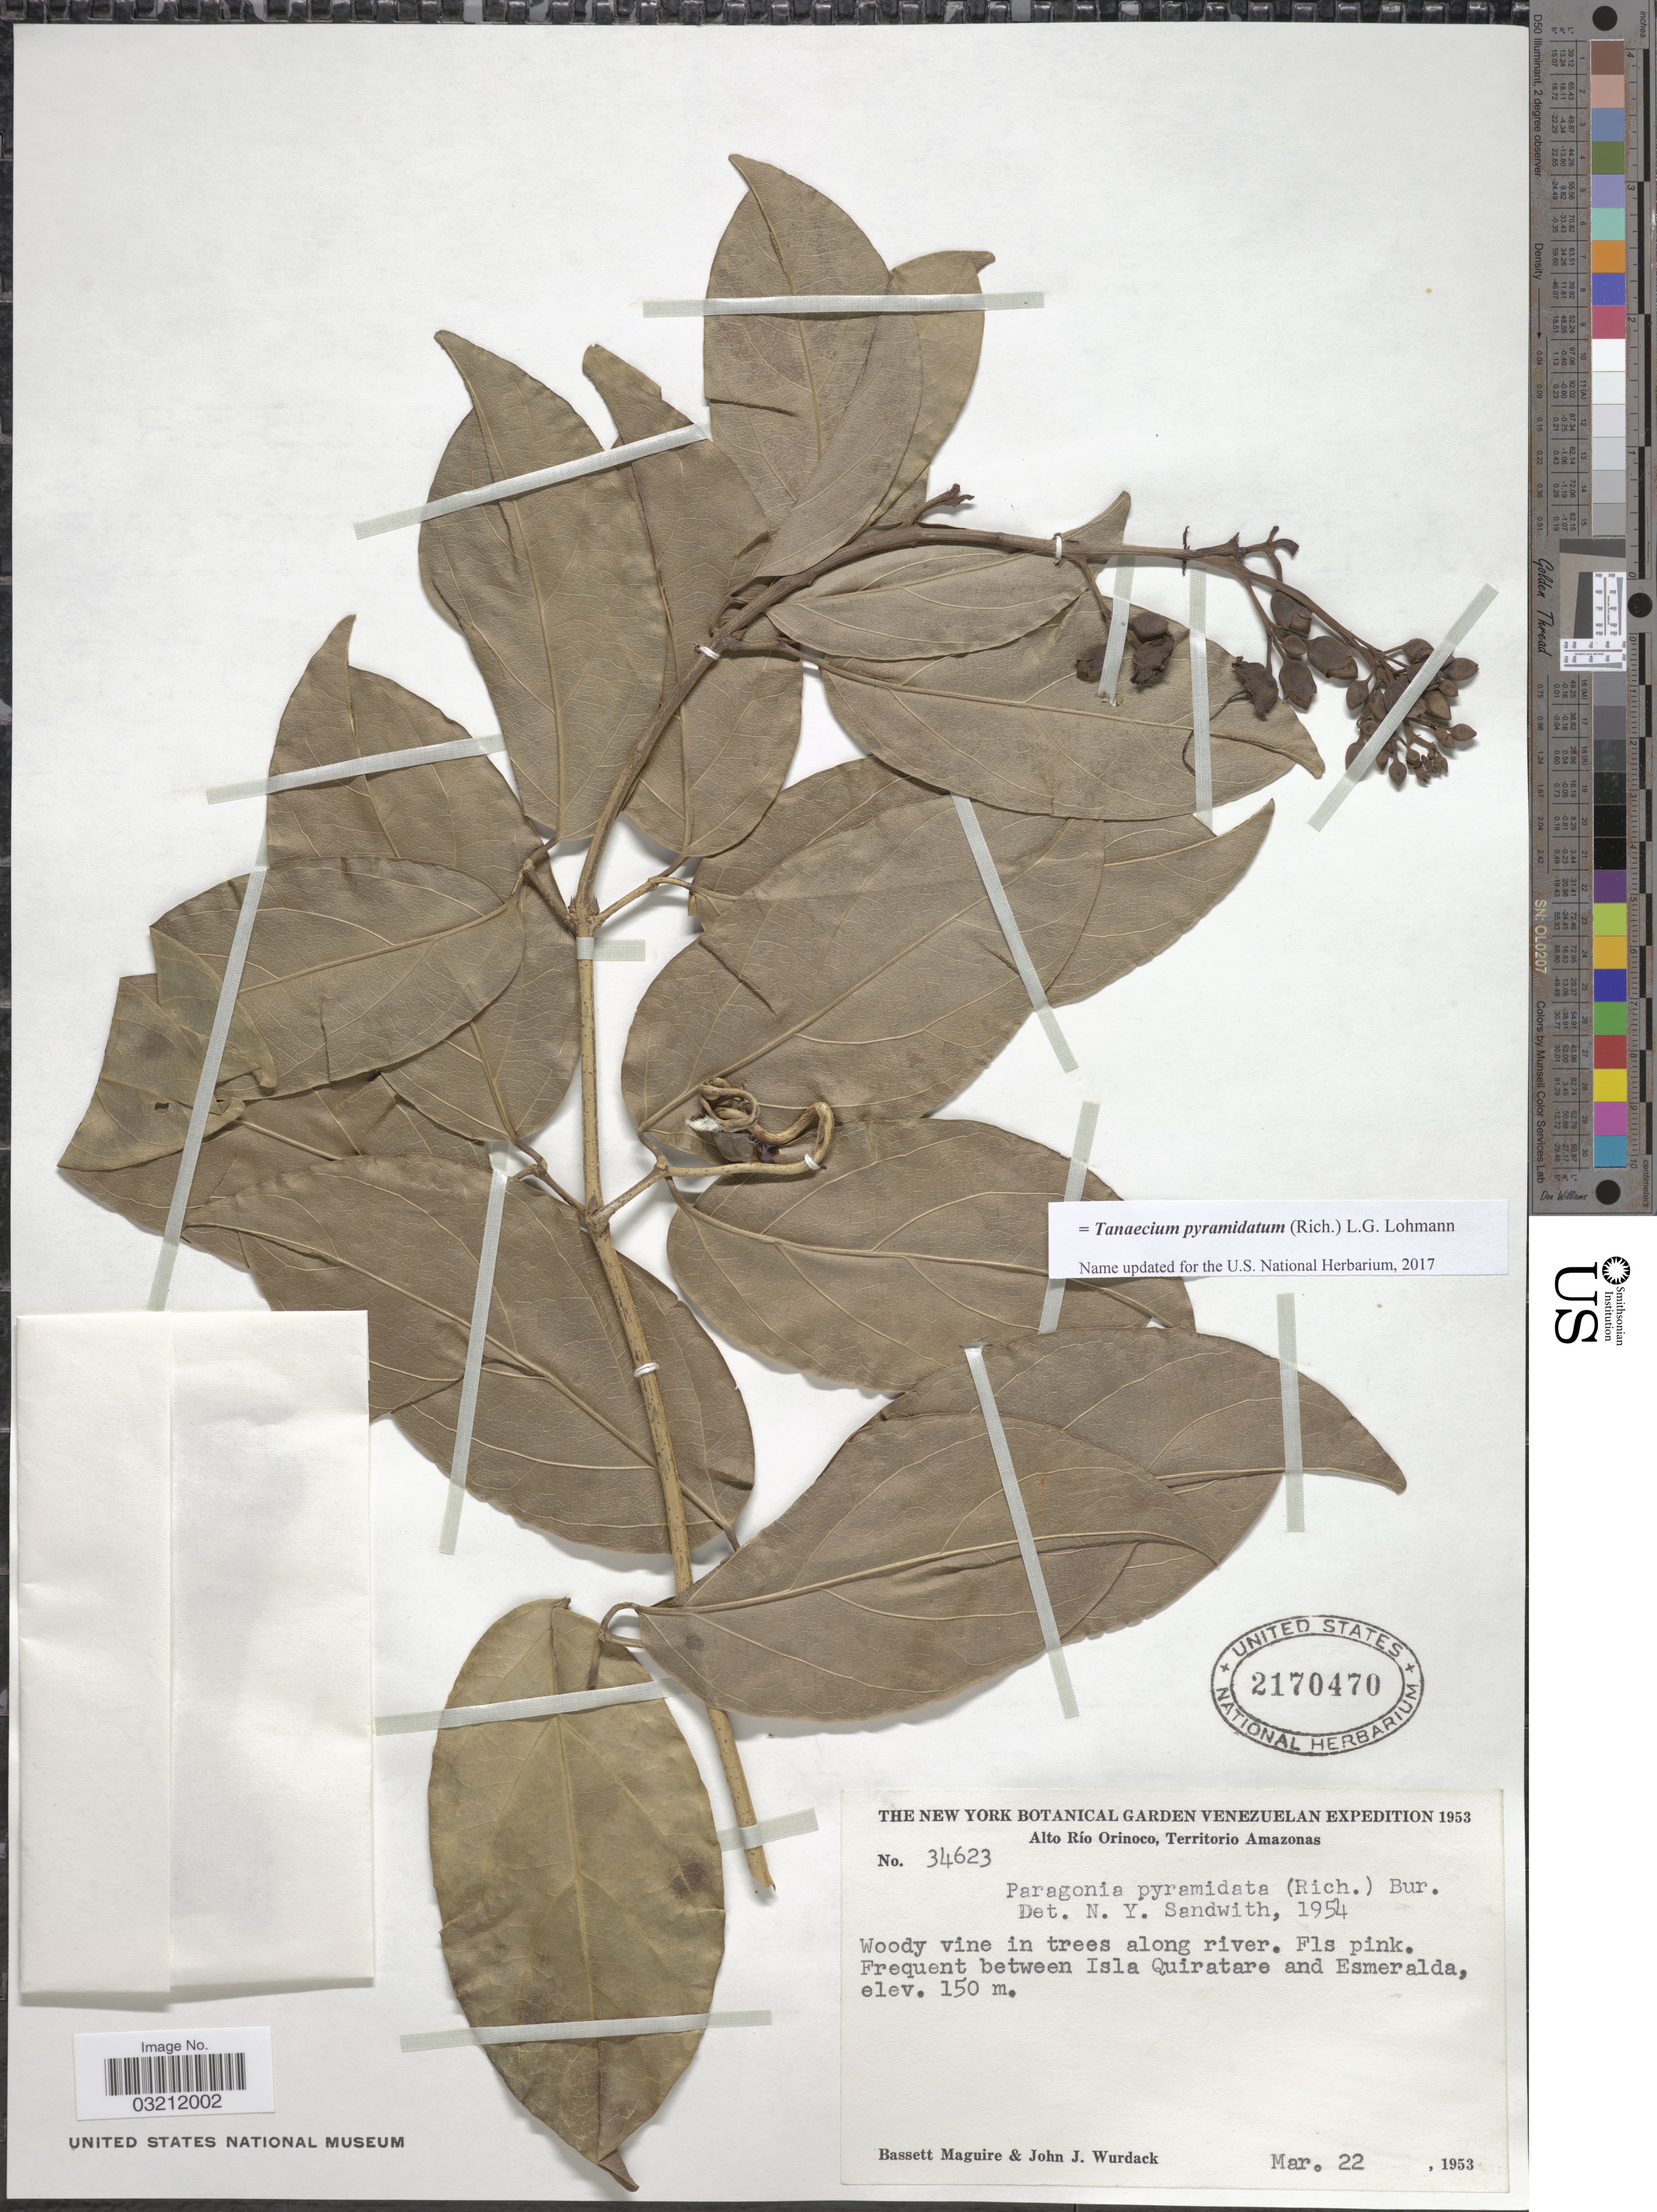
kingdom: Plantae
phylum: Tracheophyta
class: Magnoliopsida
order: Lamiales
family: Bignoniaceae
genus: Tanaecium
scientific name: Tanaecium pyramidatum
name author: (Rich.) L.G. Lohmann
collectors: B. Maguire & J. J. Wurdack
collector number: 34623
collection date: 1953-03-22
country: Venezuela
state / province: Amazonas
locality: Alto Río Orinoco. Frequent between Isla Quiratare and Esmeralda.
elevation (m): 150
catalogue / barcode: US 2170470